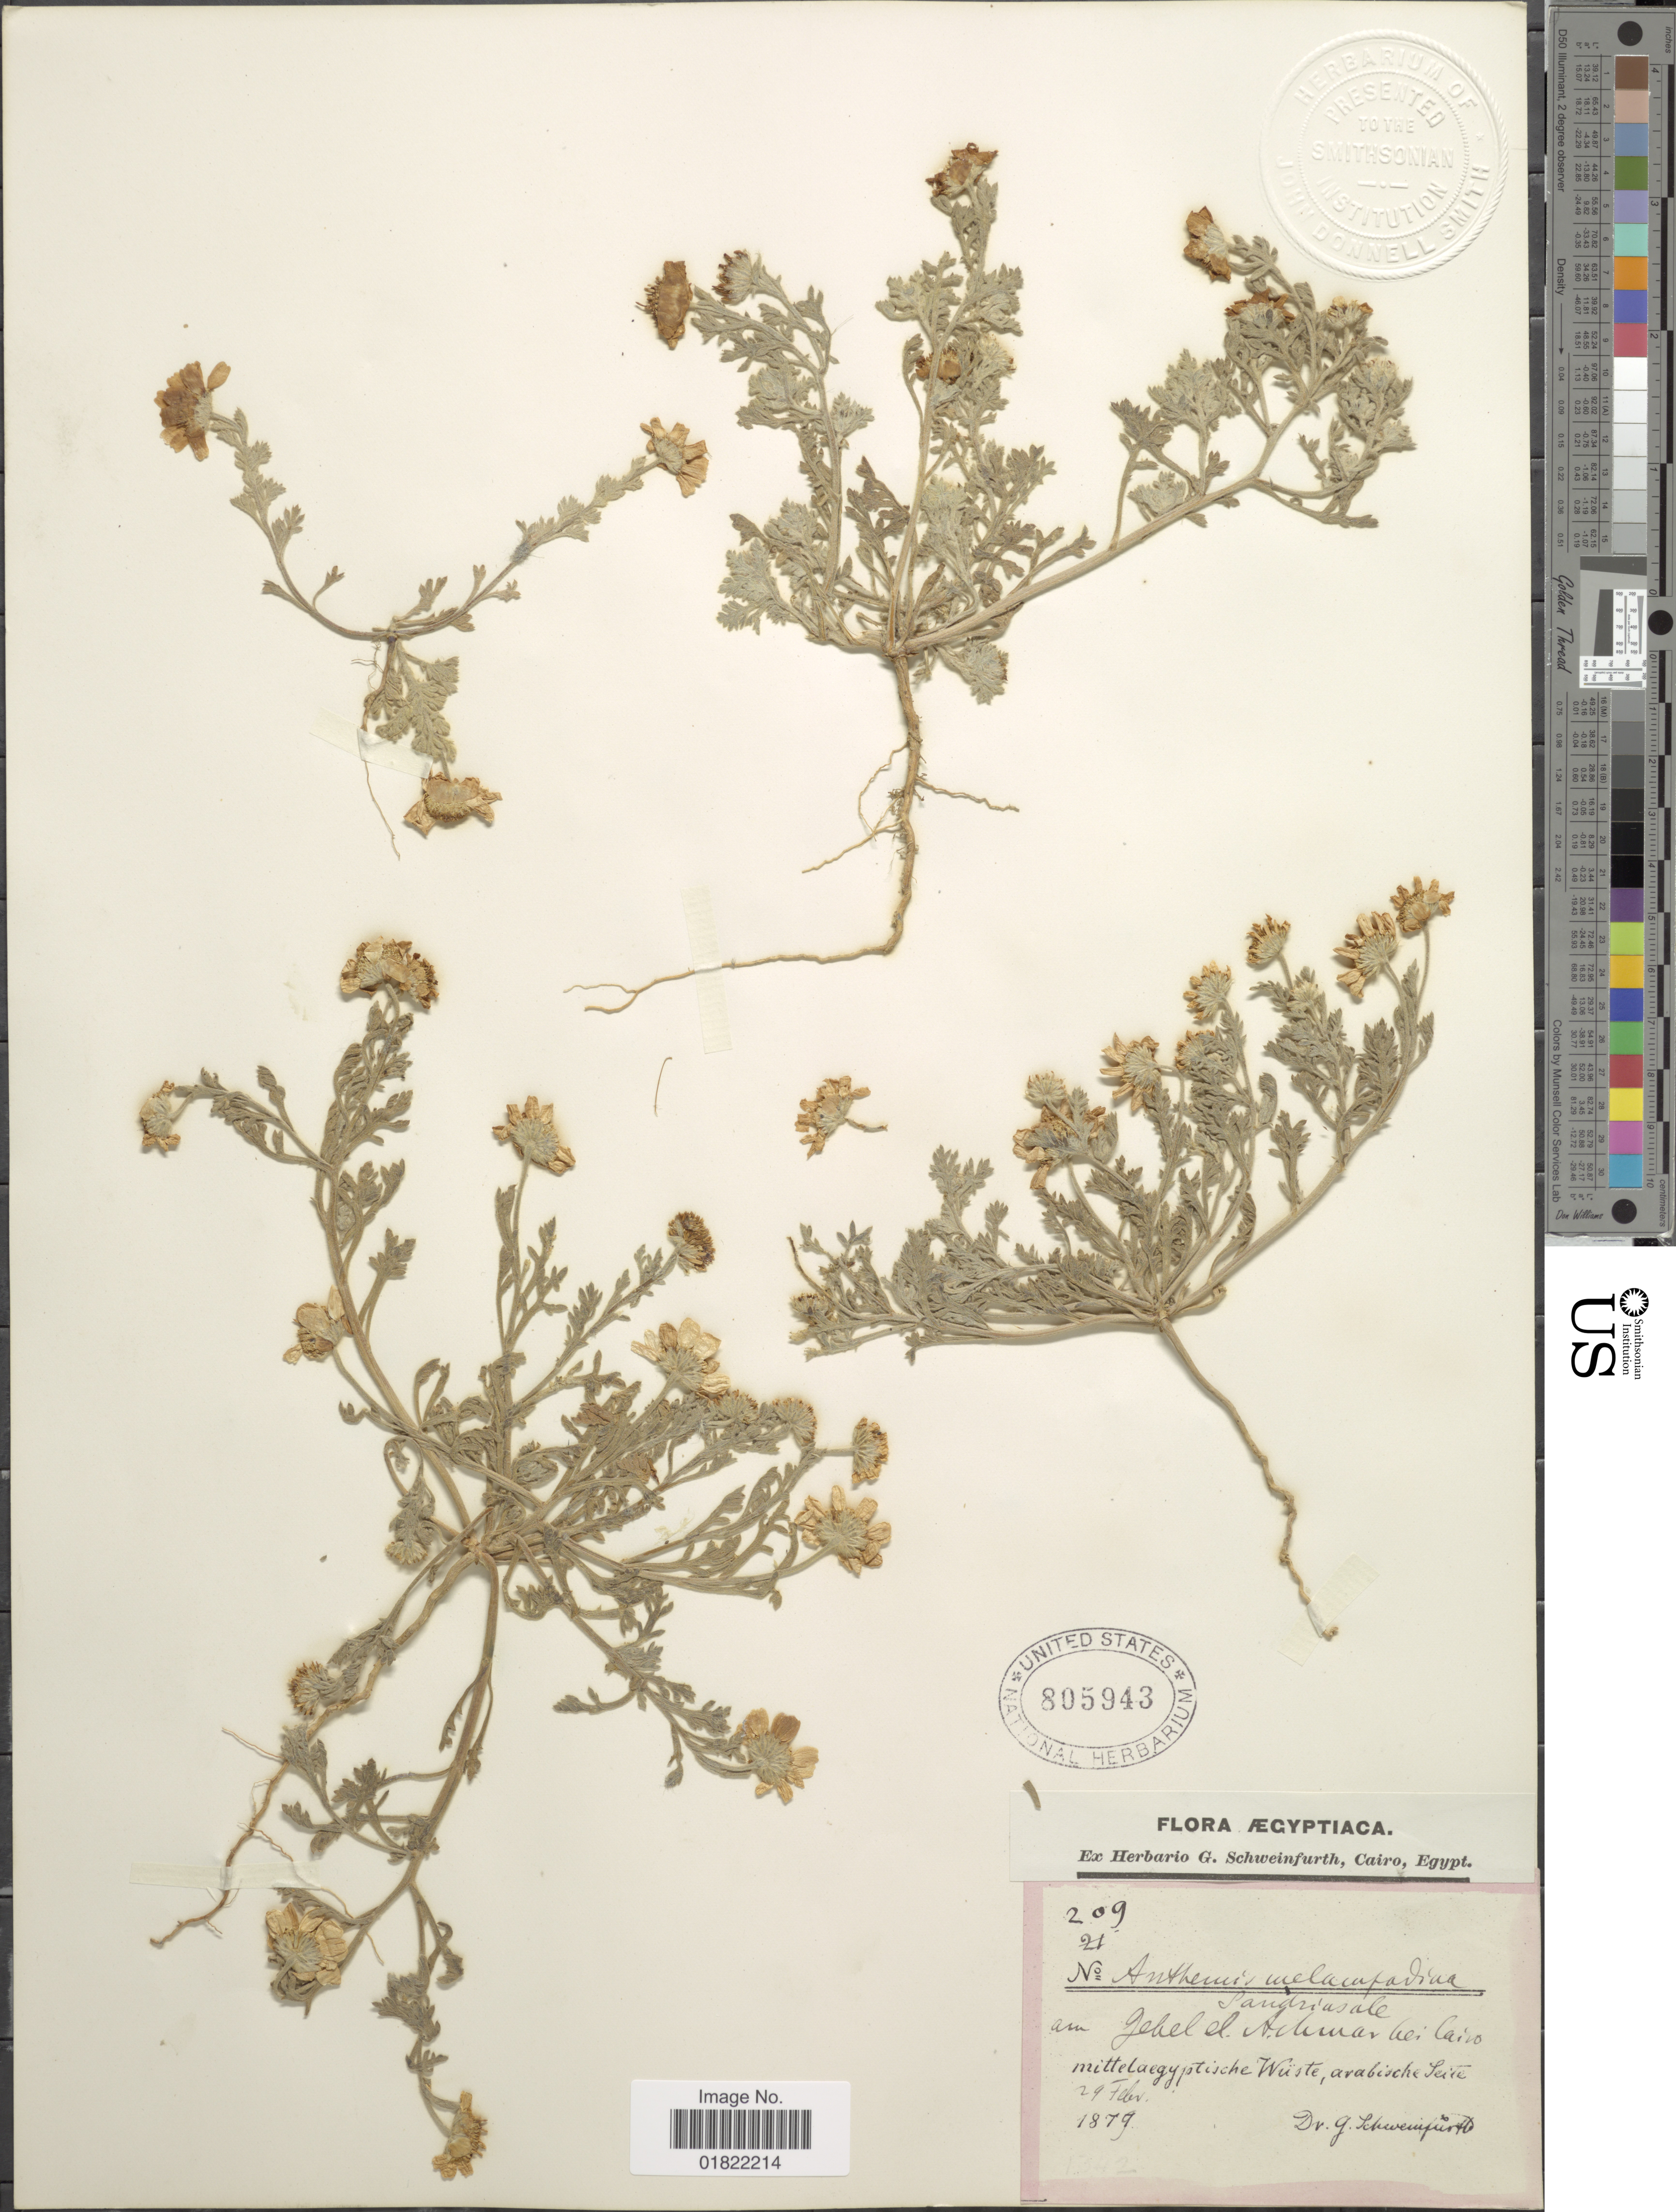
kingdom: Plantae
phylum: Tracheophyta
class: Magnoliopsida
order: Asterales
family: Asteraceae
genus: Anthemis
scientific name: Anthemis melampodina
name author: Delile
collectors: G. A. Schweinfurth (herbarium)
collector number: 209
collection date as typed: Transcribed d/m/y: 29/2/1879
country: Egypt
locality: Mittelaegyptische Wuste, arabische Seite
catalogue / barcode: US 805943